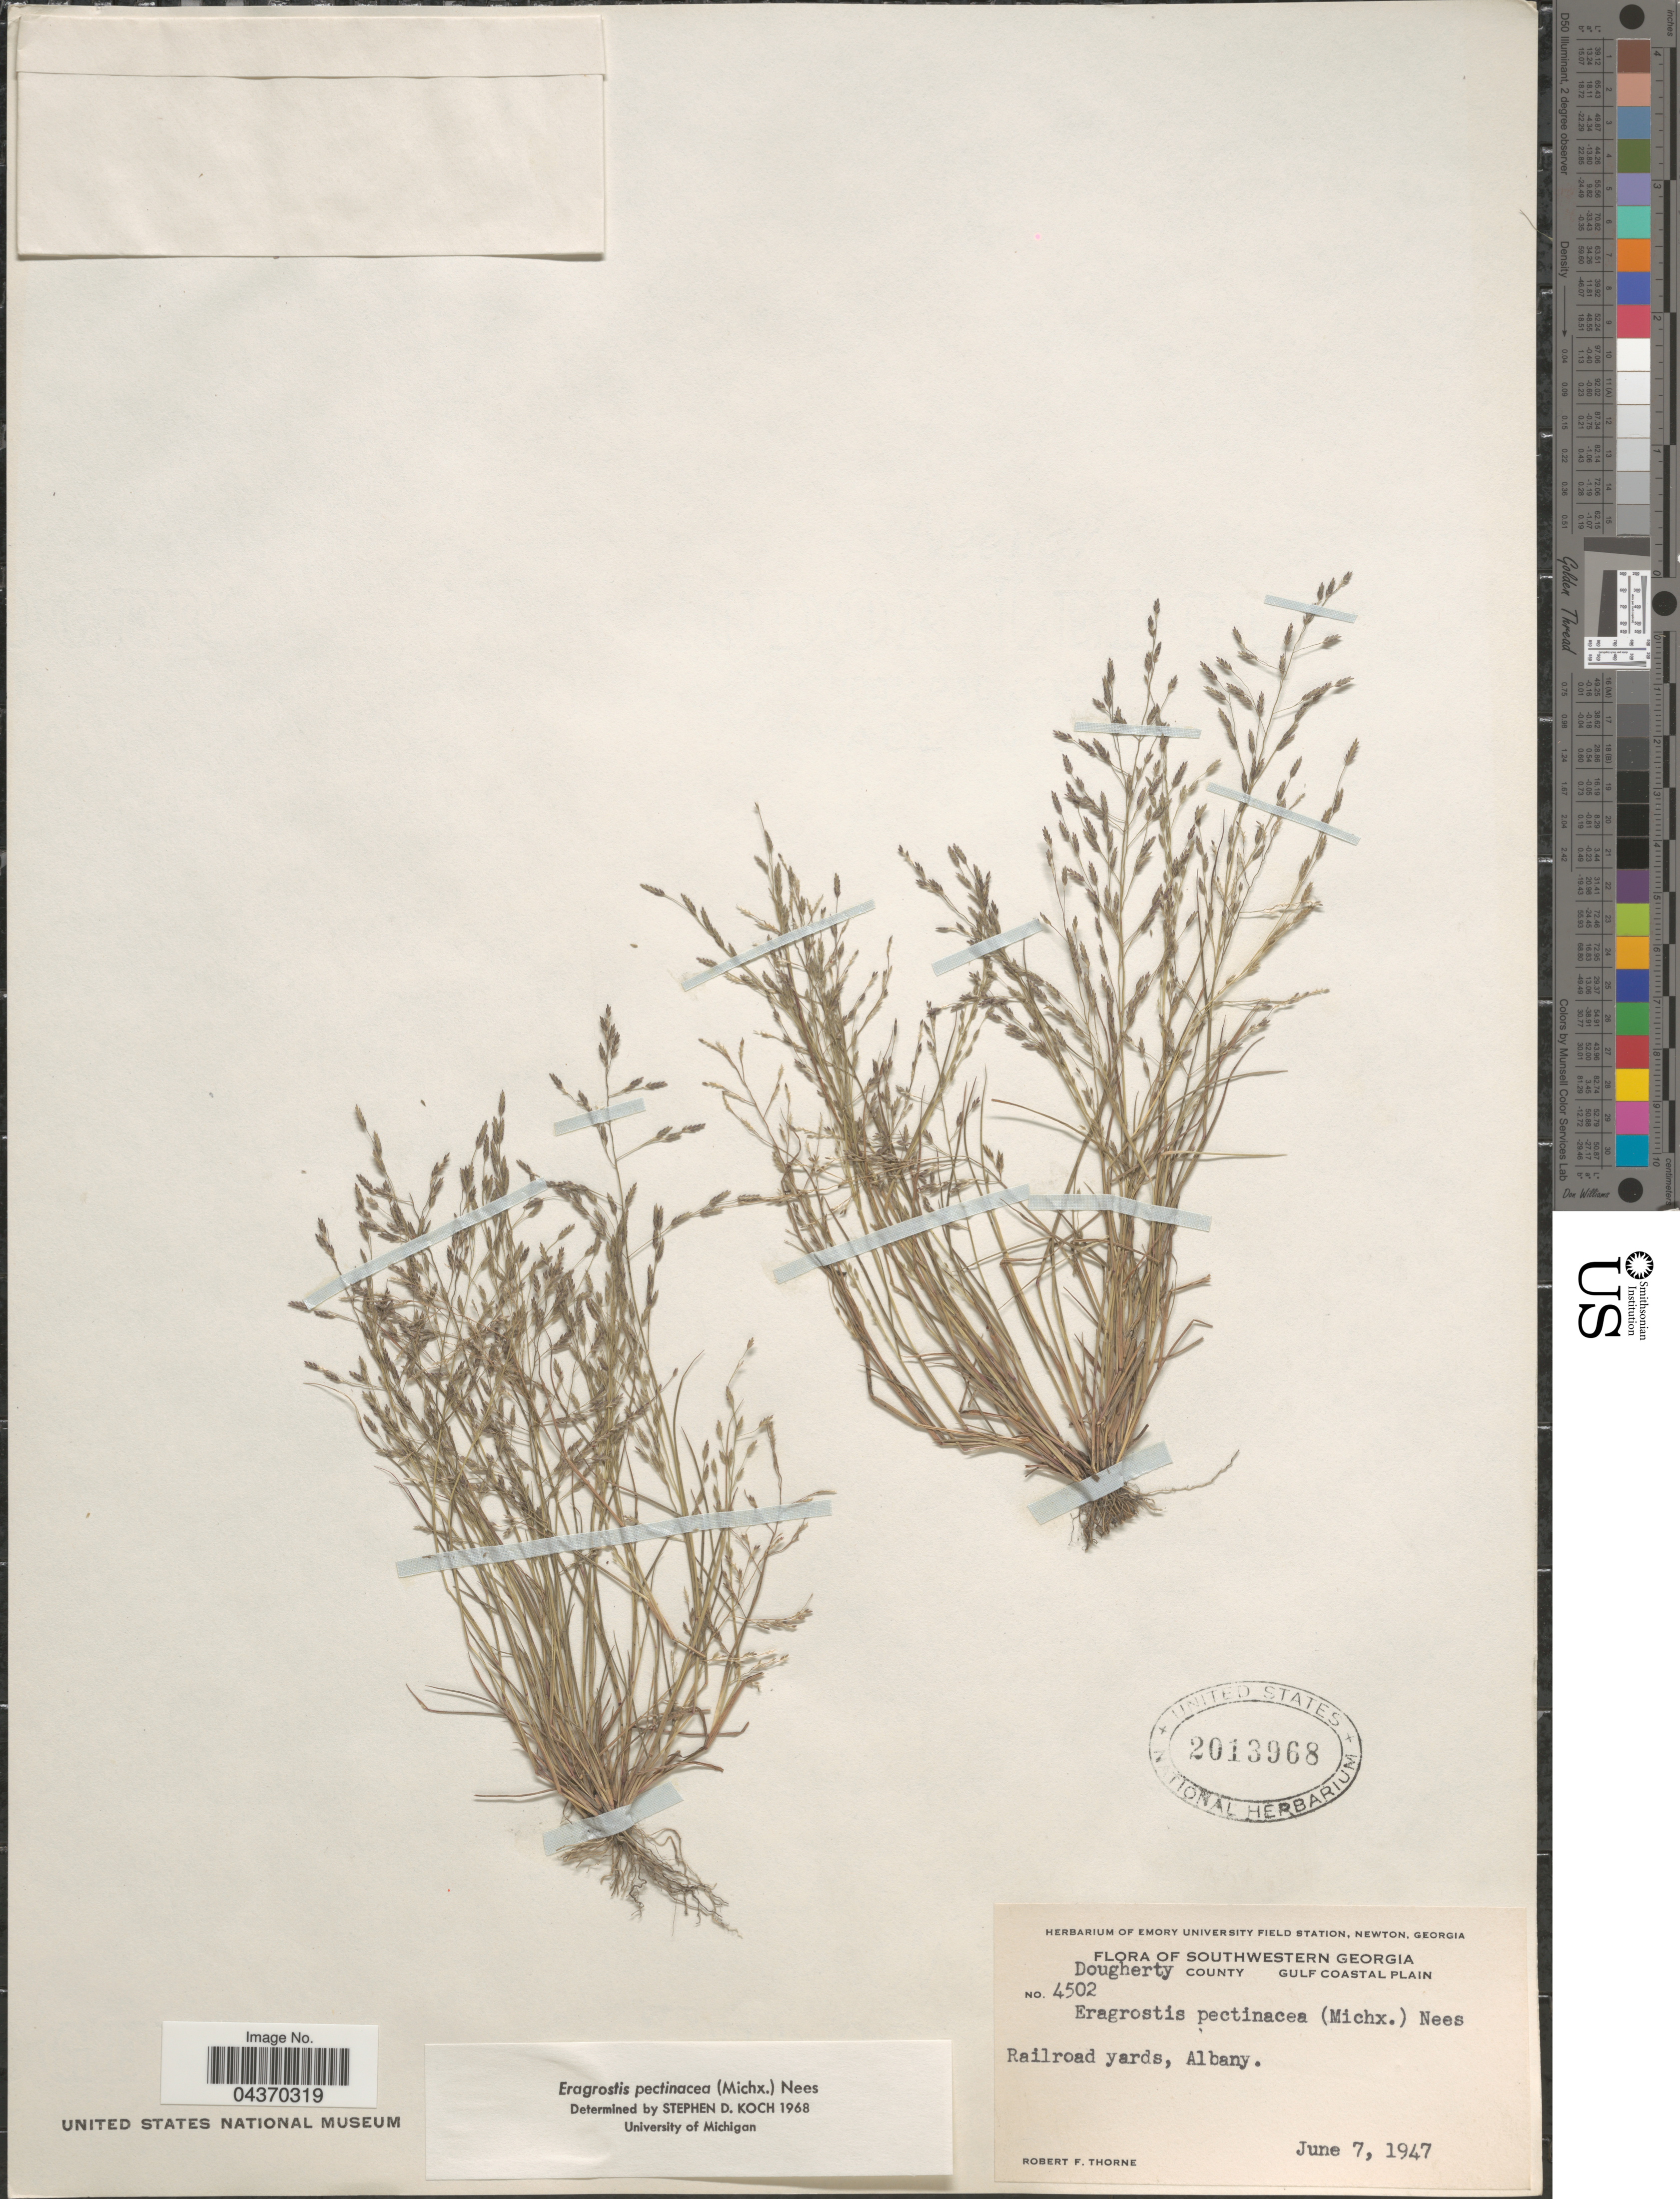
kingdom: Plantae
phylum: Tracheophyta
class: Liliopsida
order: Poales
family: Poaceae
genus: Eragrostis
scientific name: Eragrostis pectinacea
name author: (Michx.) Nees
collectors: R. F. Thorne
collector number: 4502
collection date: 1947-06-07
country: United States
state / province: Georgia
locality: Southwestern Georgia. Dougherty County Gulf Coastal Plain. Railroad yards, Albany.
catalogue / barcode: US 2013968